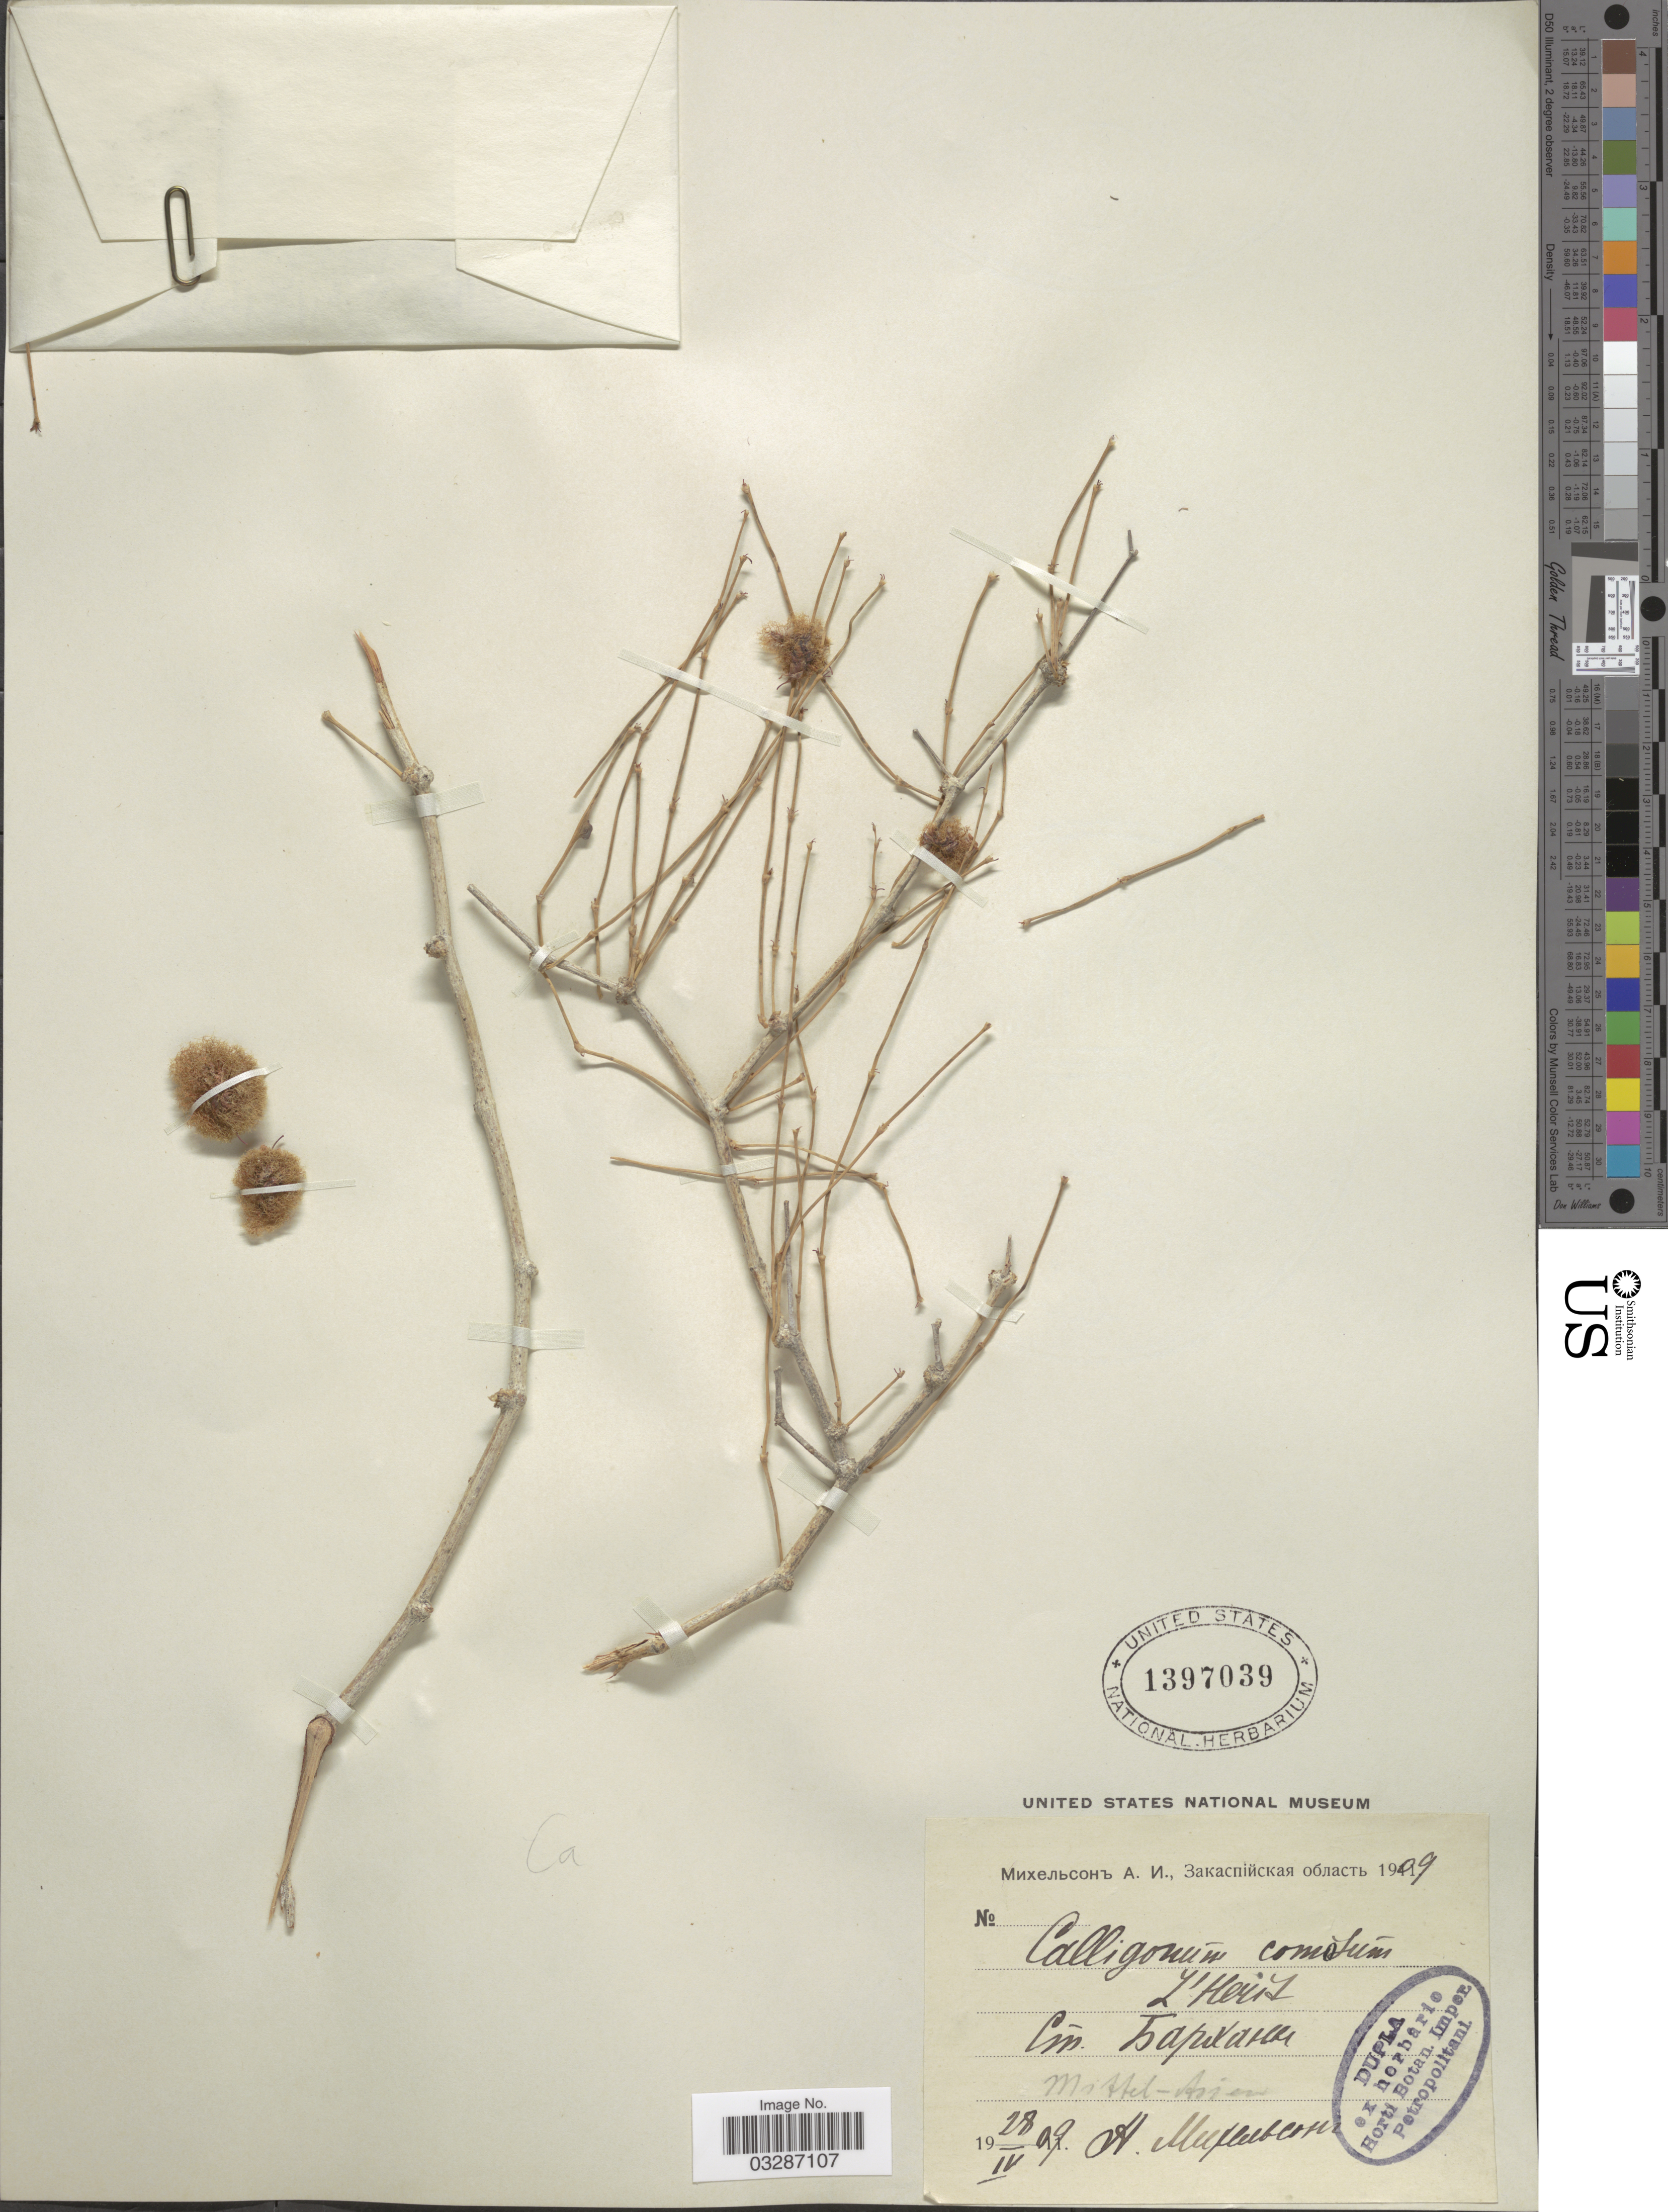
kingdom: Plantae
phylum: Tracheophyta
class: Magnoliopsida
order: Caryophyllales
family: Polygonaceae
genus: Calligonum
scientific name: Calligonum comosum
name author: L'Hér.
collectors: A. Mikhelson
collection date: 1909-04-28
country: Turkmenistan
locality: Barkhany railroad station.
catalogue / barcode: US 1397039